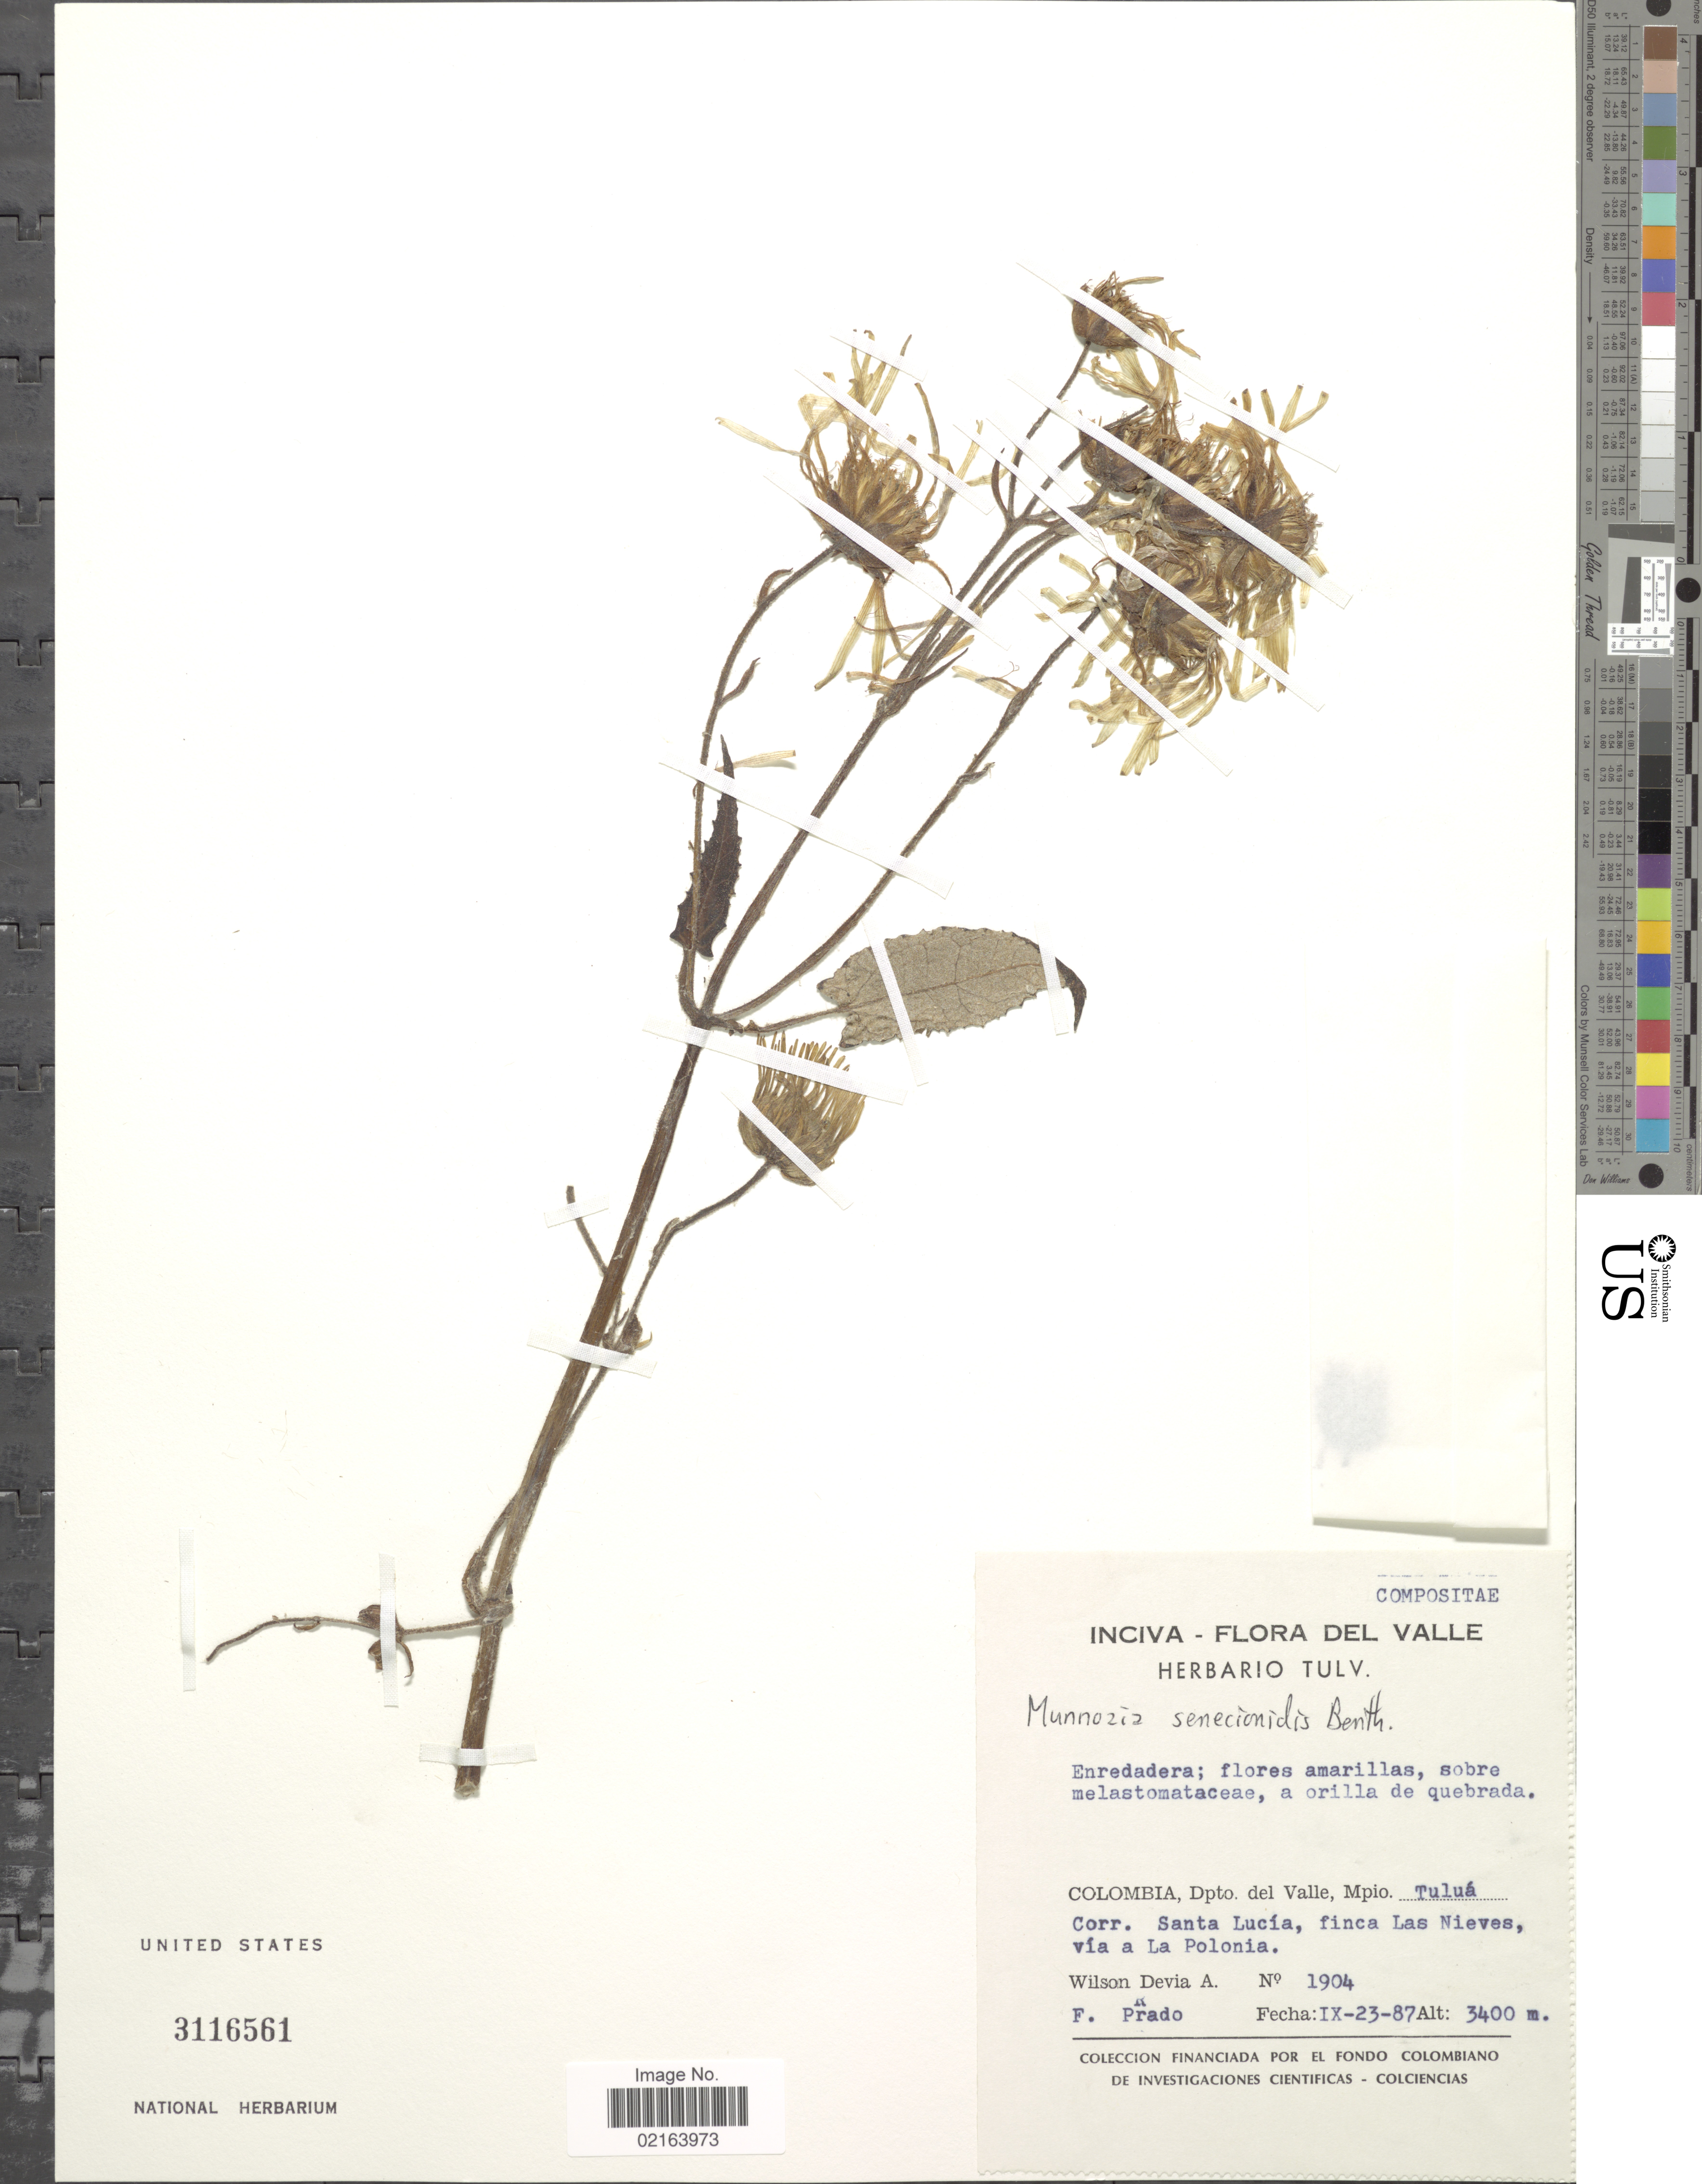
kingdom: Plantae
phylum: Tracheophyta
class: Magnoliopsida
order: Asterales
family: Asteraceae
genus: Munnozia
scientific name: Munnozia senecionidis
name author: Benth.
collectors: W. Devia A. & F. Prado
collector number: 1904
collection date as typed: Transcribed d/m/y: 23/9/87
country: Colombia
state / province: Valle del Cauca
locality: Colombia, Dpto. del Valle, Mpio. Tulua, Corr. Santa Lucia, finca Las Nieves, via a La Polonia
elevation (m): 3400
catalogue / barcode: US 3116561